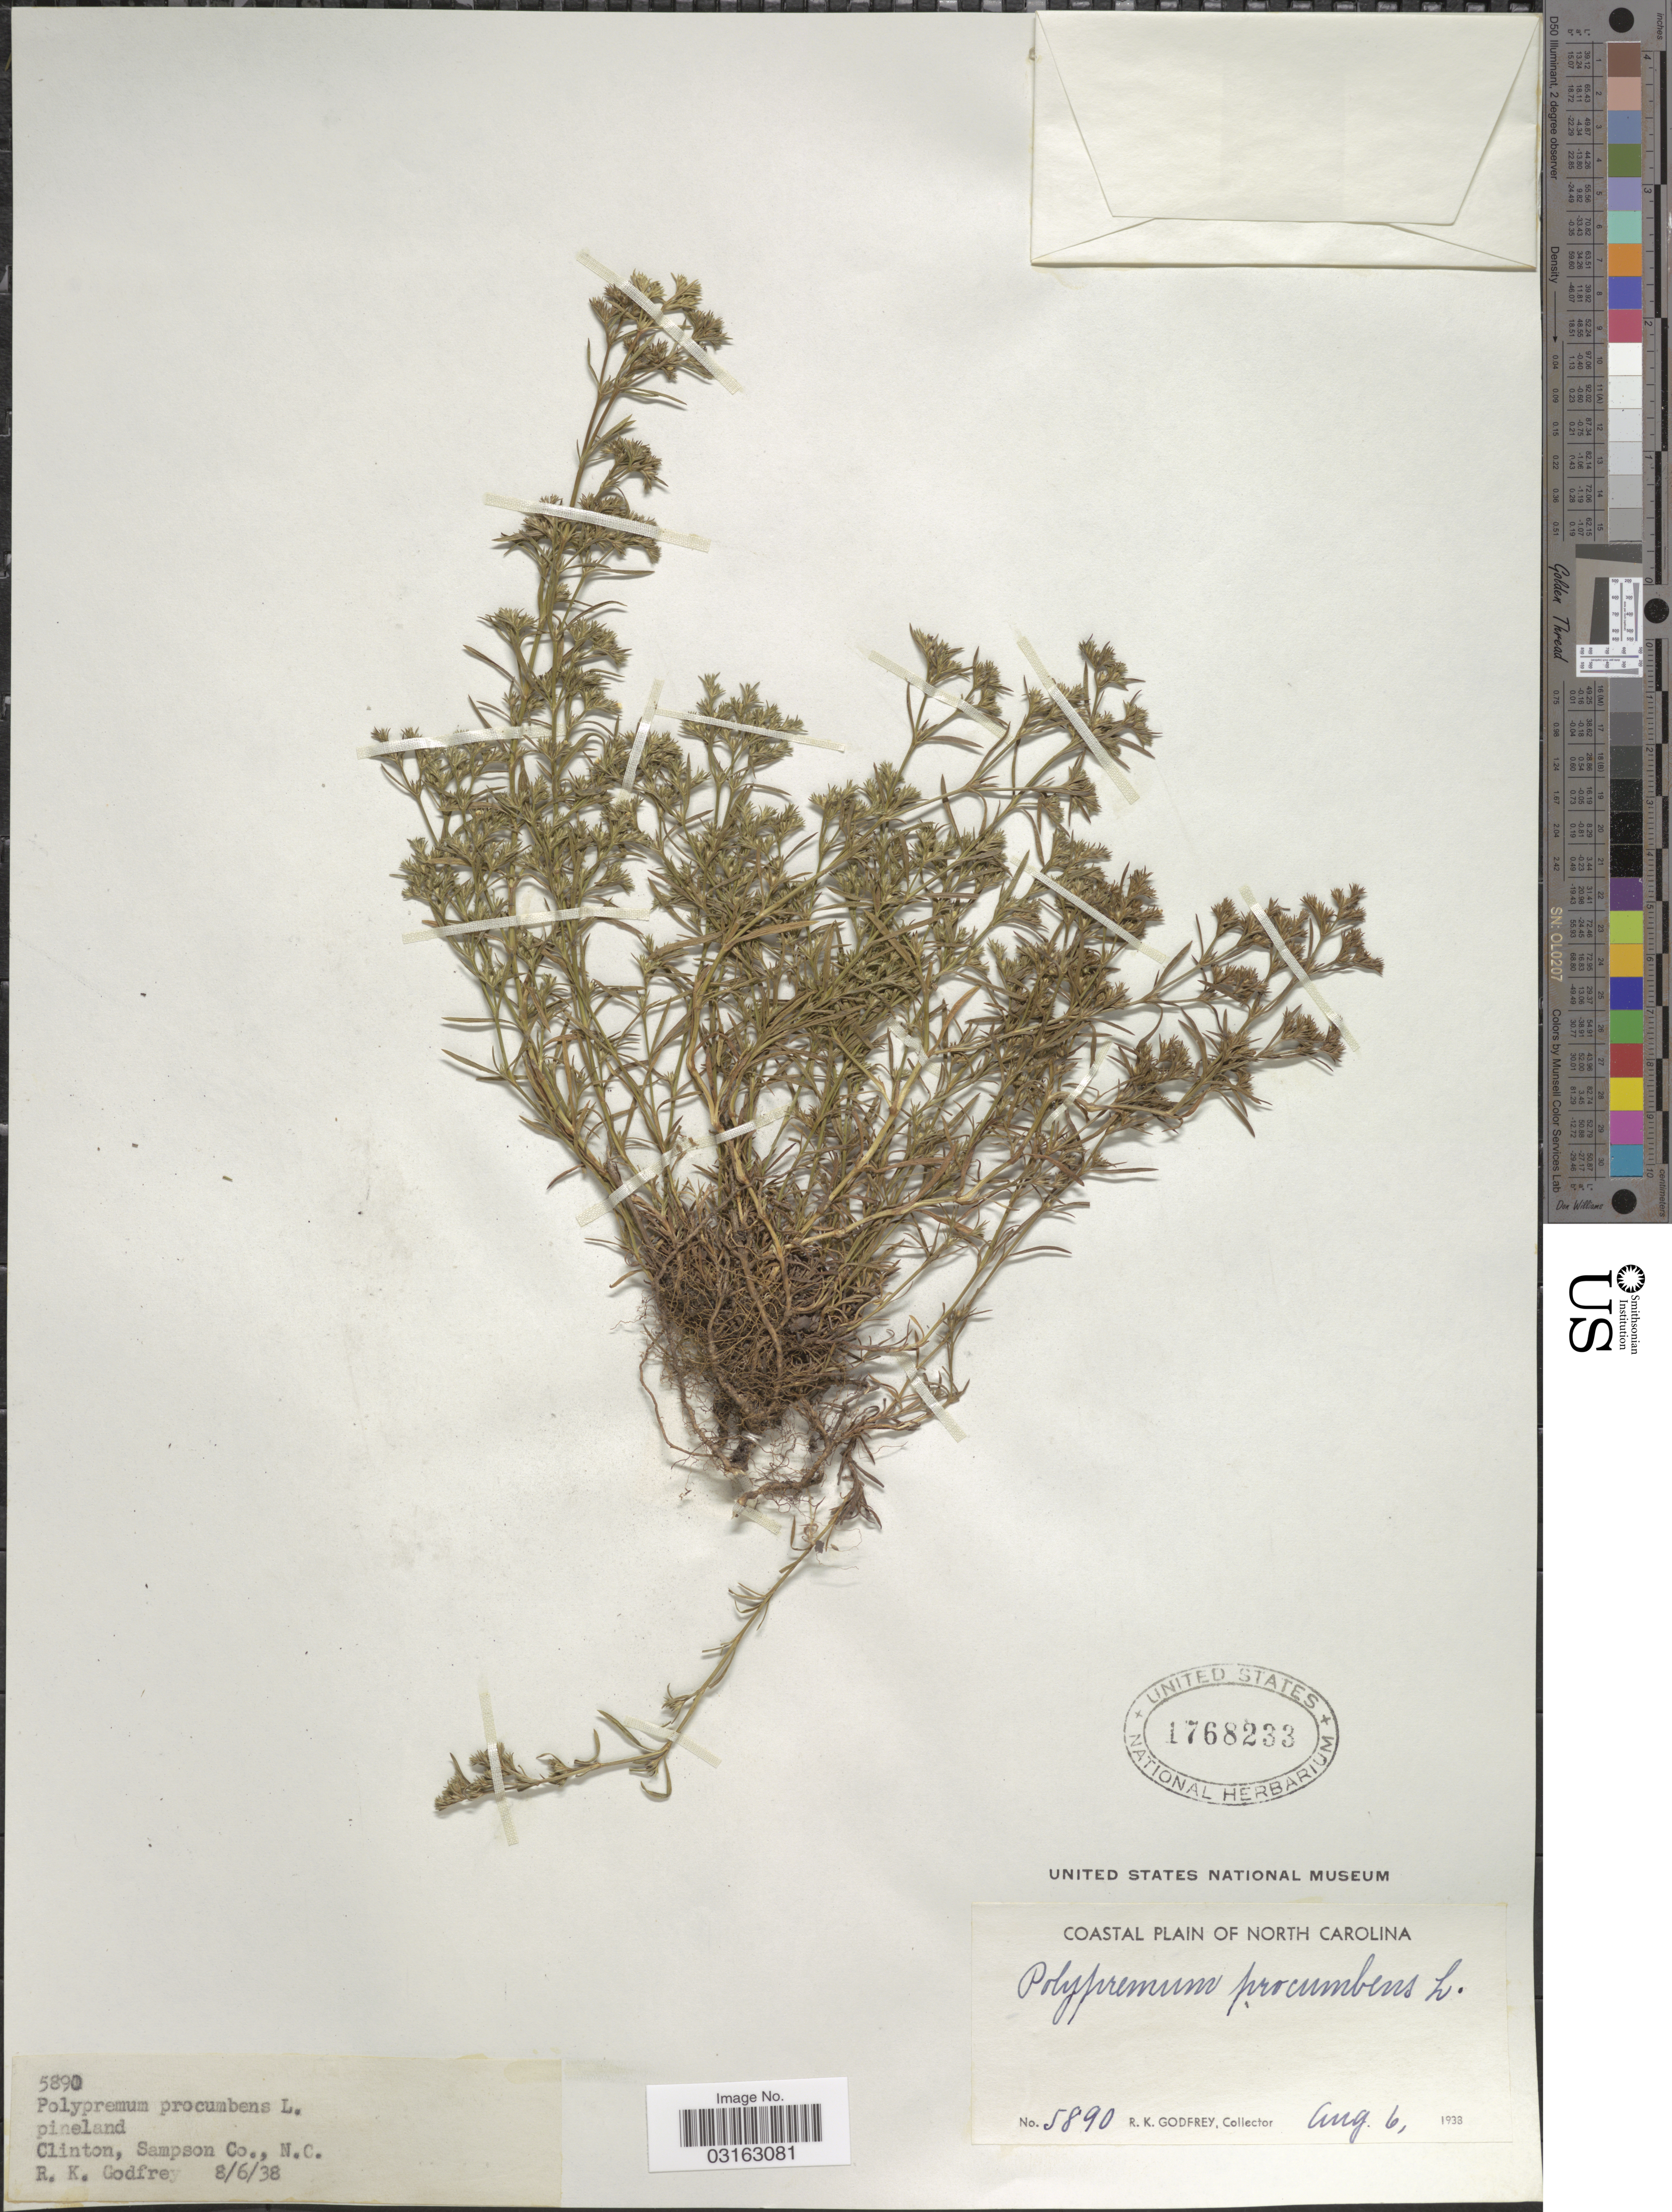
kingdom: Plantae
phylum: Tracheophyta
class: Magnoliopsida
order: Lamiales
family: Tetrachondraceae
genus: Polypremum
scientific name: Polypremum procumbens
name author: L.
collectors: R. K. Godfrey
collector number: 5890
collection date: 1938-08-06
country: United States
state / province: North Carolina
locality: Coastal Plain of North Carolina. Clinton, Sampson Co., N. C.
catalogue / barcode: US 1768233